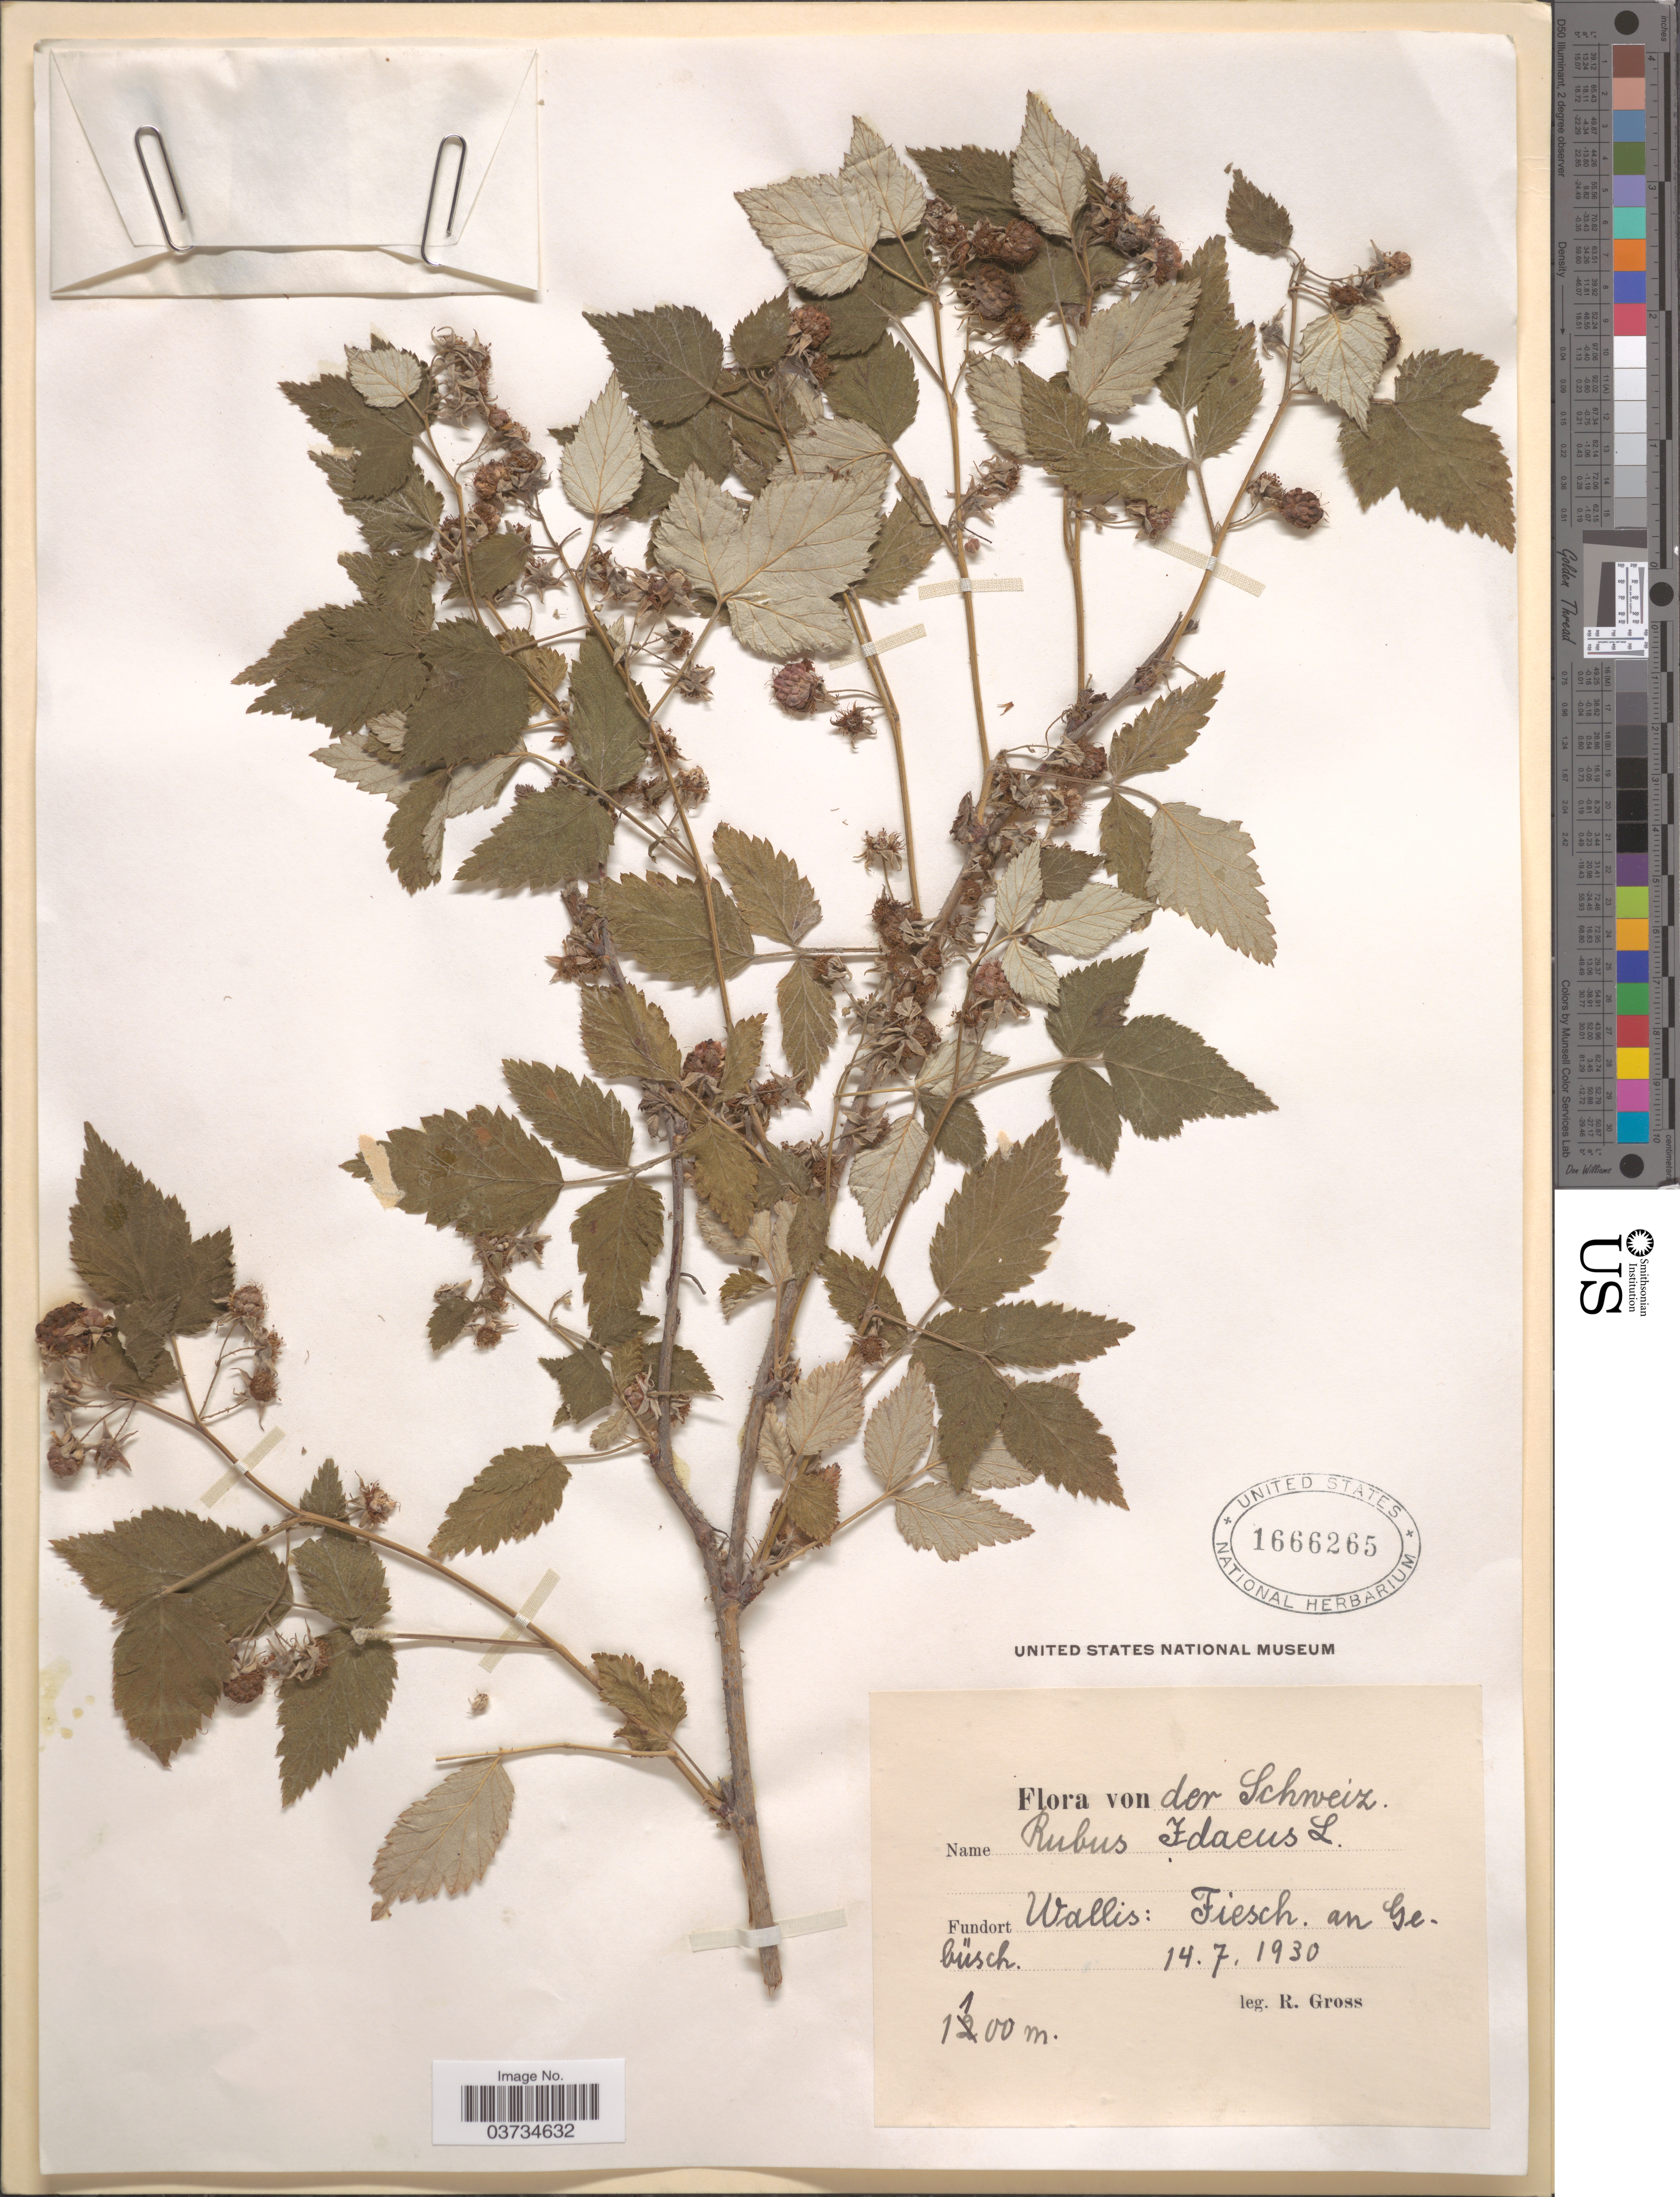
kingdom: Plantae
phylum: Tracheophyta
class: Magnoliopsida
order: Rosales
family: Rosaceae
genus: Rubus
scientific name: Rubus idaeus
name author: L.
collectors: R. Gross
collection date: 1930-07-14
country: Switzerland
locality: Schweiz. Wallis: Fiesch an Gebüsch.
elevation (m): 1100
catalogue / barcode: US 1666265